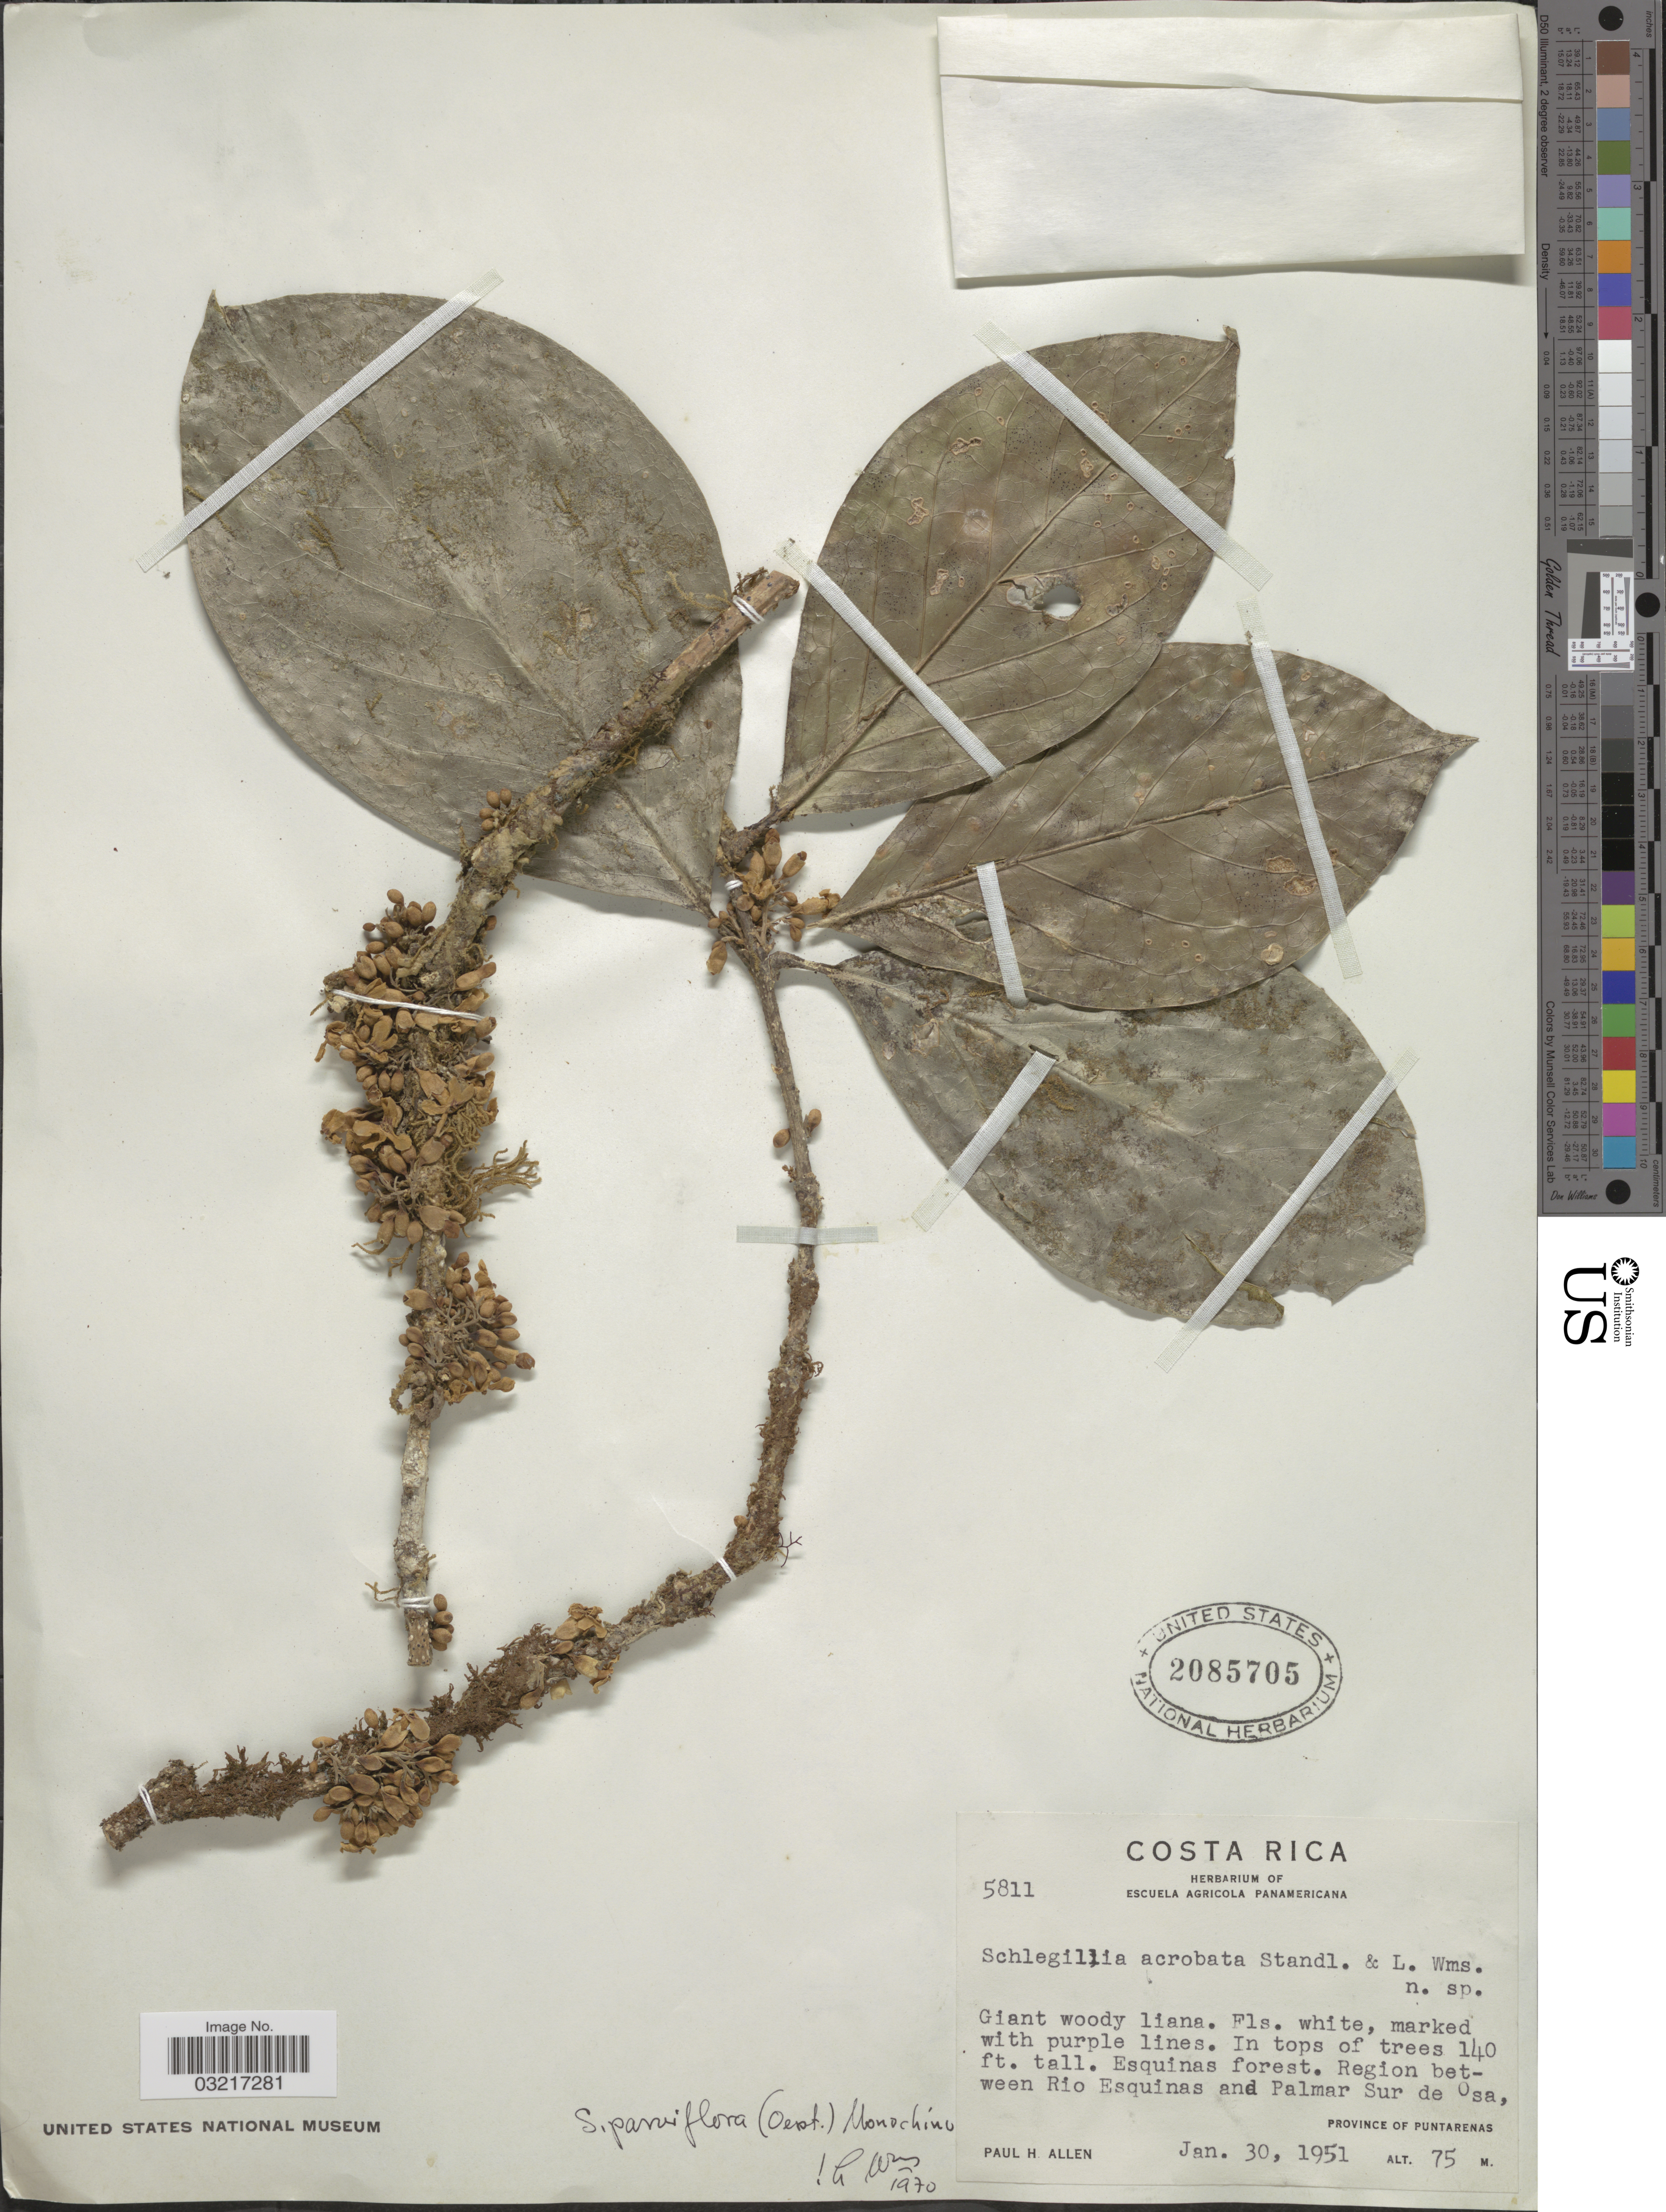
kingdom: Plantae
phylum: Tracheophyta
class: Magnoliopsida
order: Lamiales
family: Schlegeliaceae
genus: Schlegelia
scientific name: Schlegelia parviflora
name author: (Oerst.) Monach.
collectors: P. H. Allen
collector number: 5811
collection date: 1951-01-30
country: Costa Rica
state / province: Puntarenas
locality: Esquinas forest. Region between Rio Esquinas and Palmar Sur de Osa.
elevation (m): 75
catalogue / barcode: US 2085705